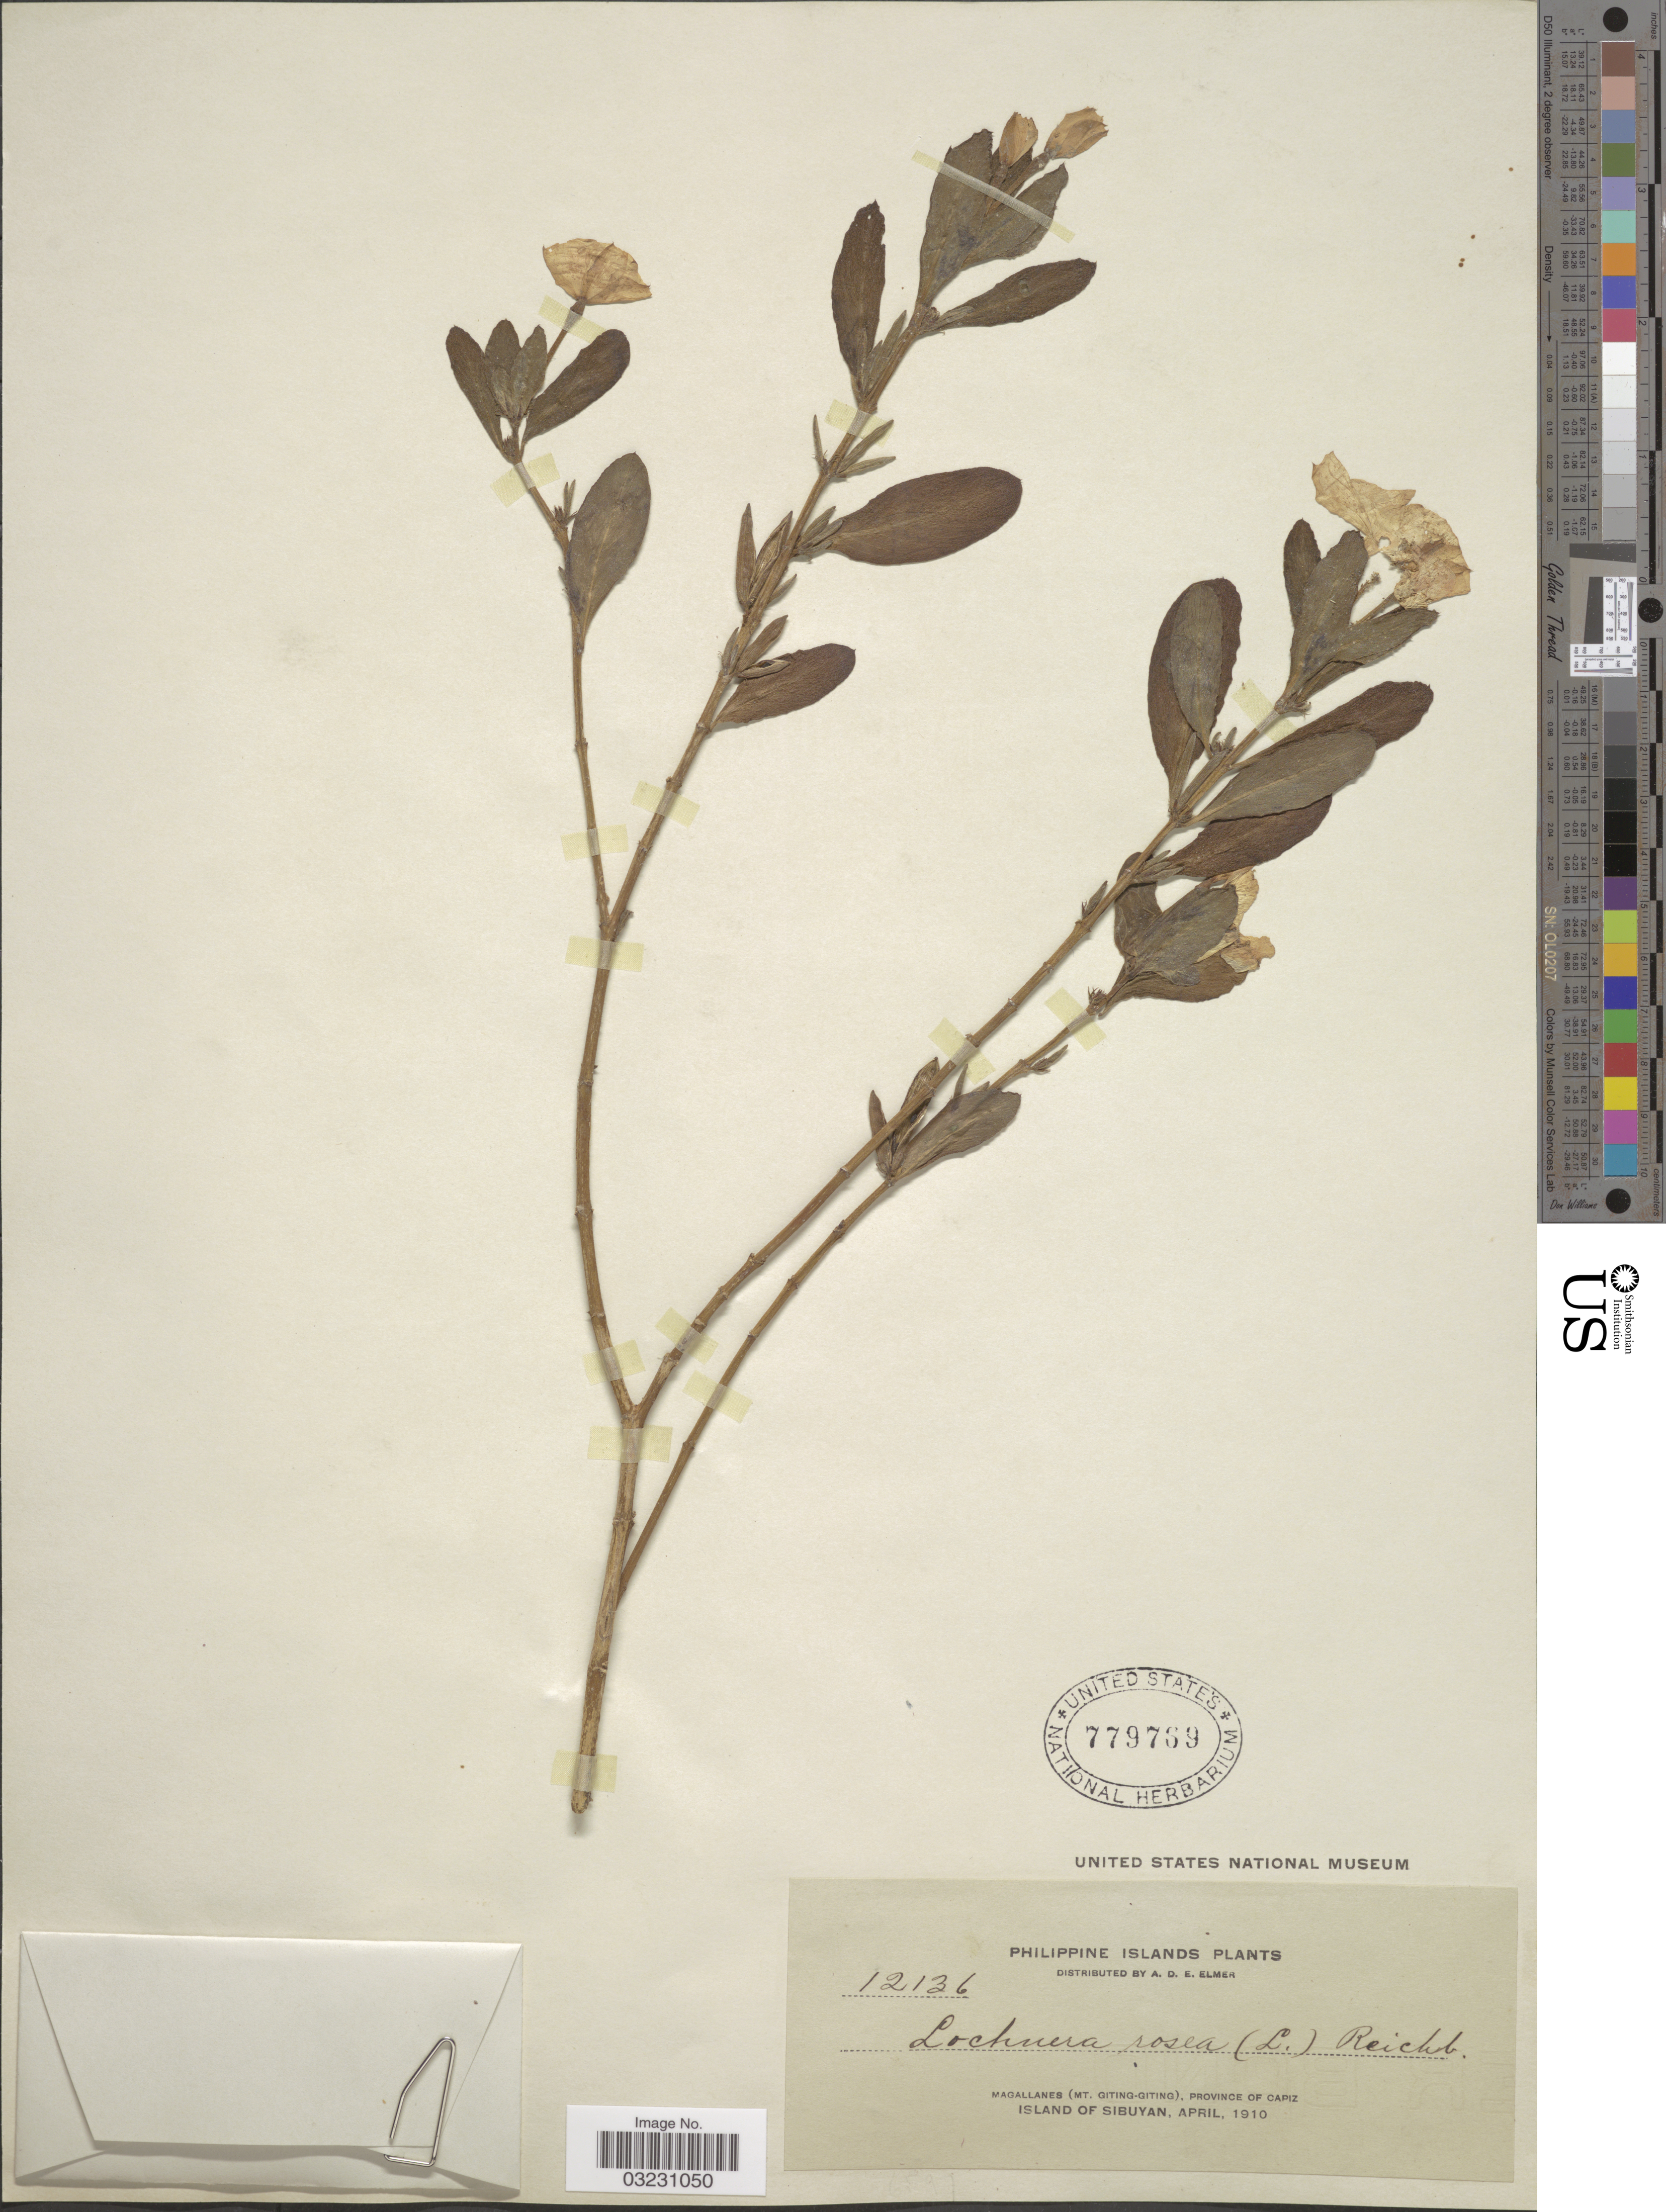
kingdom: Plantae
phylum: Tracheophyta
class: Magnoliopsida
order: Gentianales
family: Apocynaceae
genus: Catharanthus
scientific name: Catharanthus roseus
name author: (L.) G. Don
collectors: A. D. E. Elmer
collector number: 12136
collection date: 1910-04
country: Philippines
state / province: Western Visayas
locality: Magallanes (Mt. Qiting-Qiting), Province of Capiz. Island of Sibuyan.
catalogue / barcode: US 779769